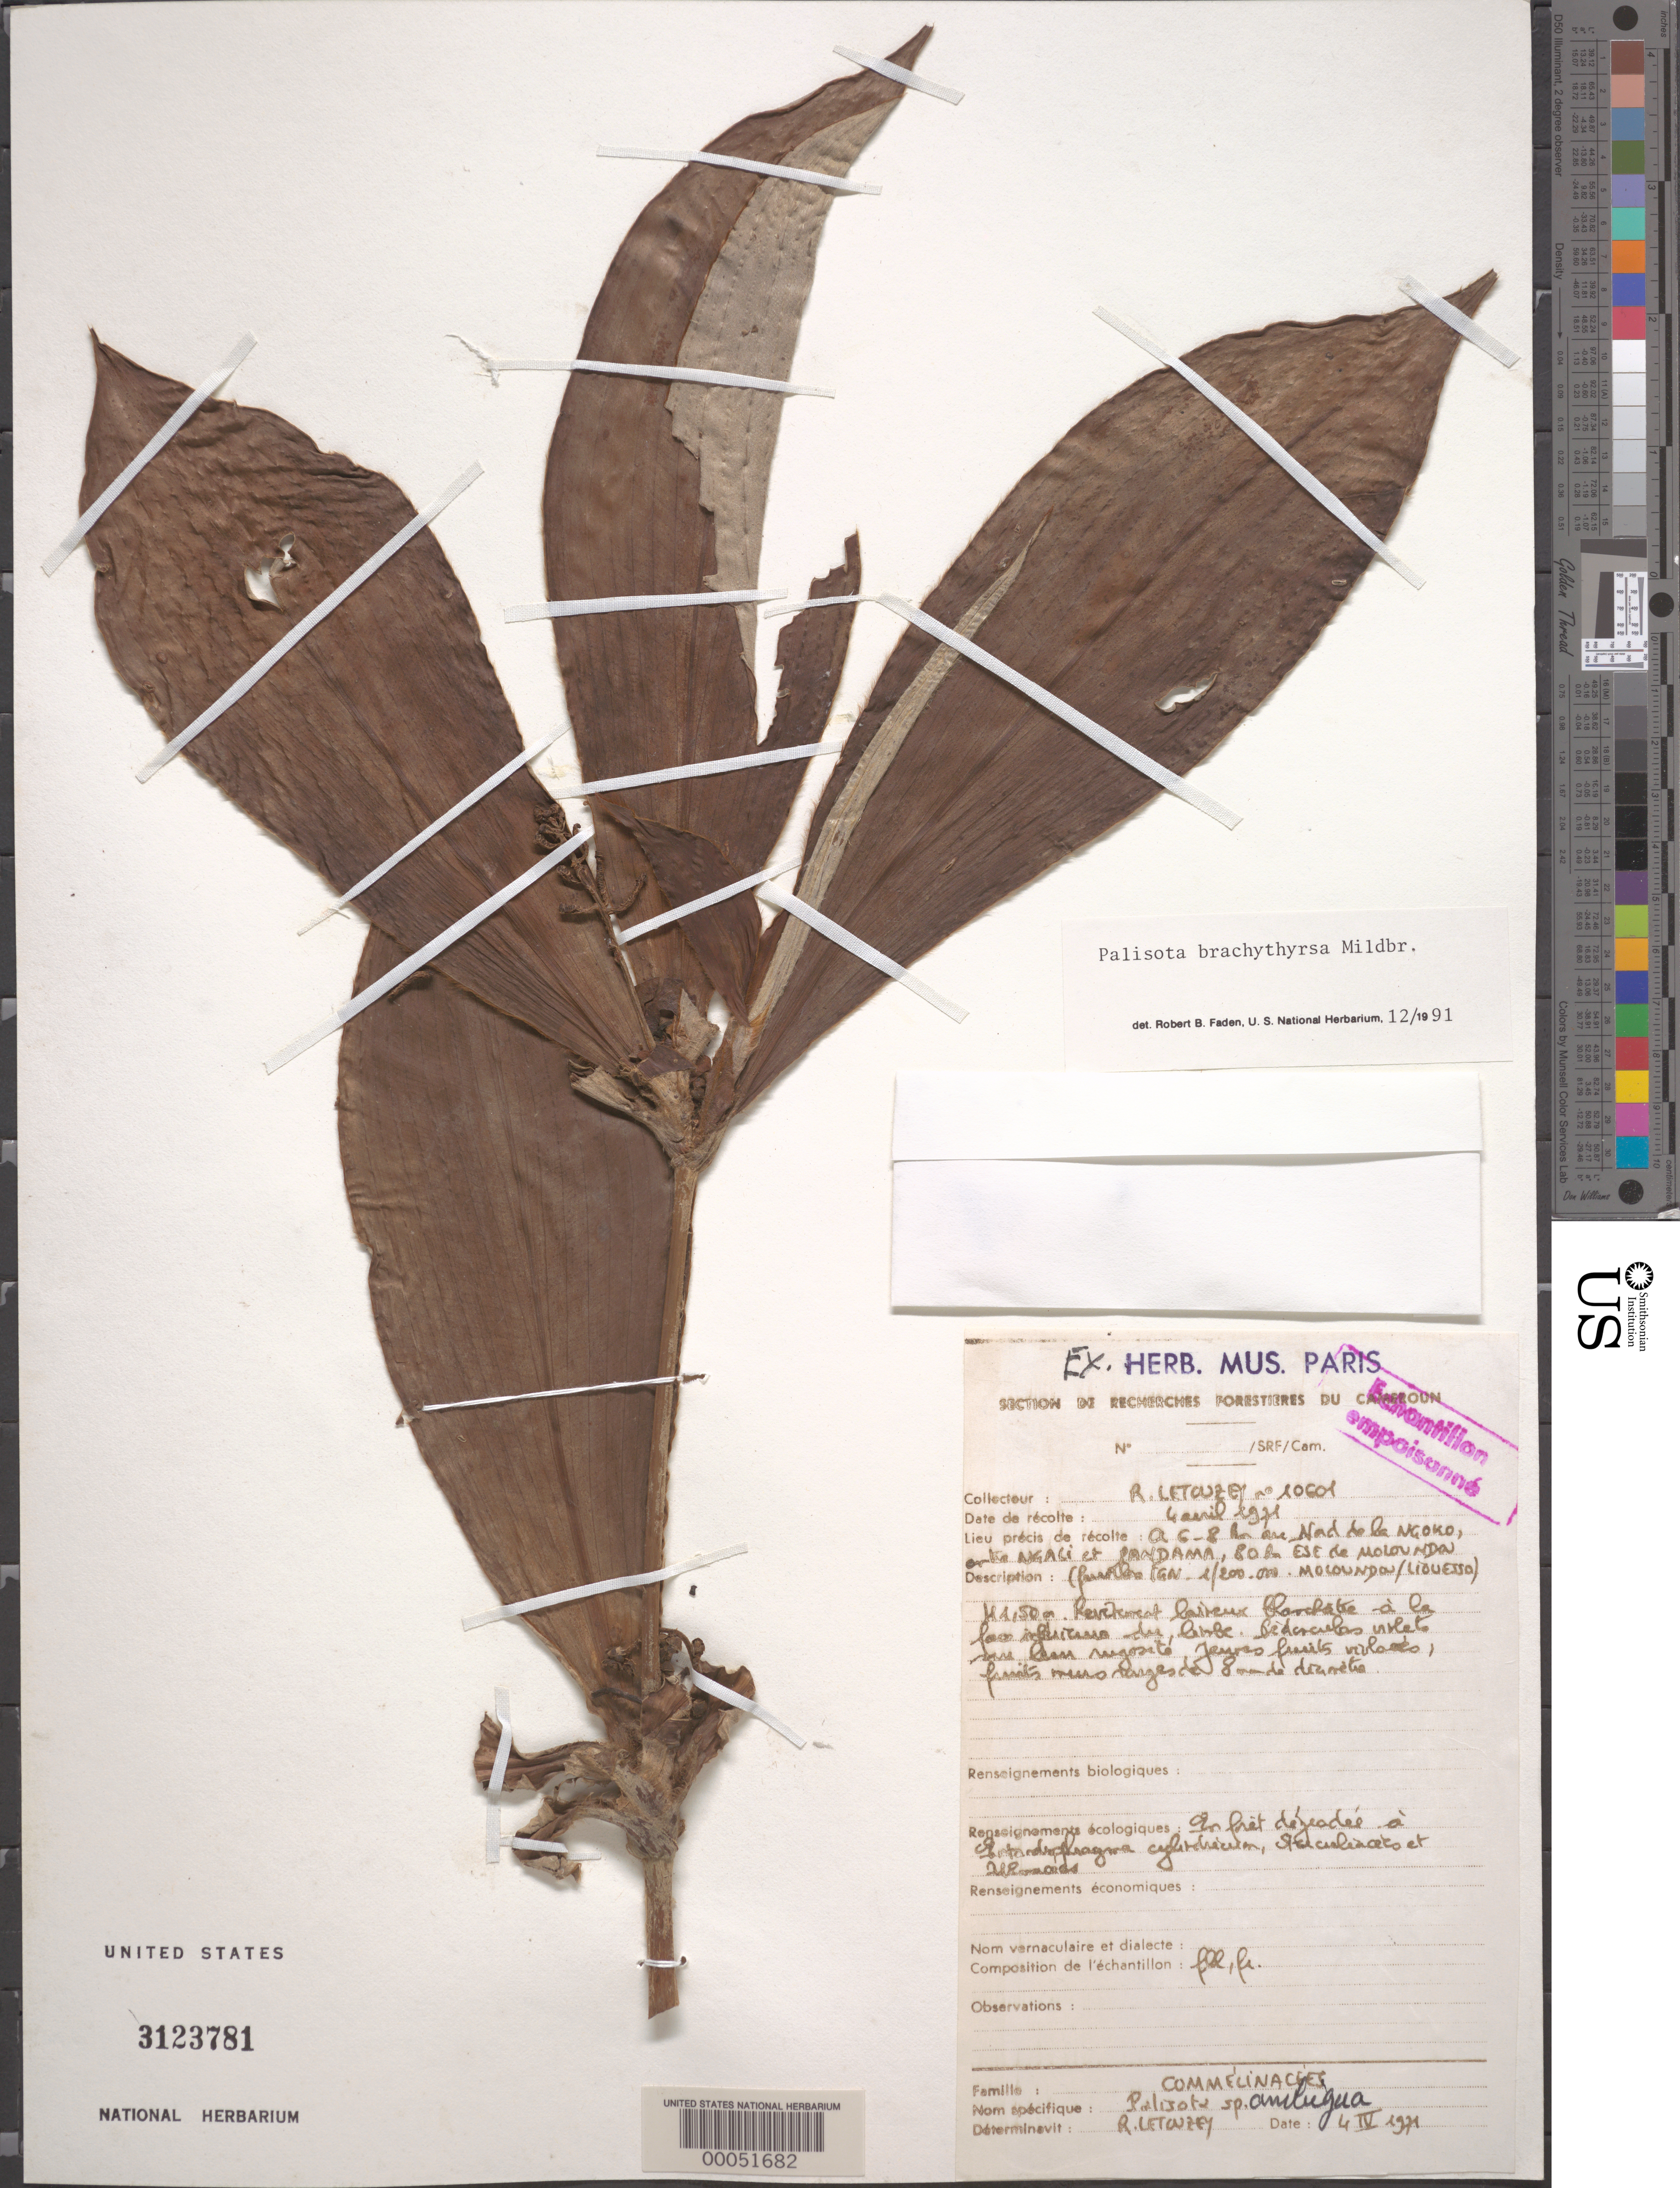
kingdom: Plantae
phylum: Tracheophyta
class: Liliopsida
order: Commelinales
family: Commelinaceae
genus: Palisota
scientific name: Palisota brachythyrsa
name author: Mildbr.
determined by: Faden, Robert B., (US), Smithsonian Institution - National Museum of Natural History (UNITED STATES)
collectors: R. Letwzey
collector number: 10601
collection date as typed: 04 Apr 1971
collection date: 1971-04-04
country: Cameroon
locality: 6-8 km an Nad de la Ngoko, between Ngali and Pandama, 80 k ese de Molloundan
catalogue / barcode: US 3123781